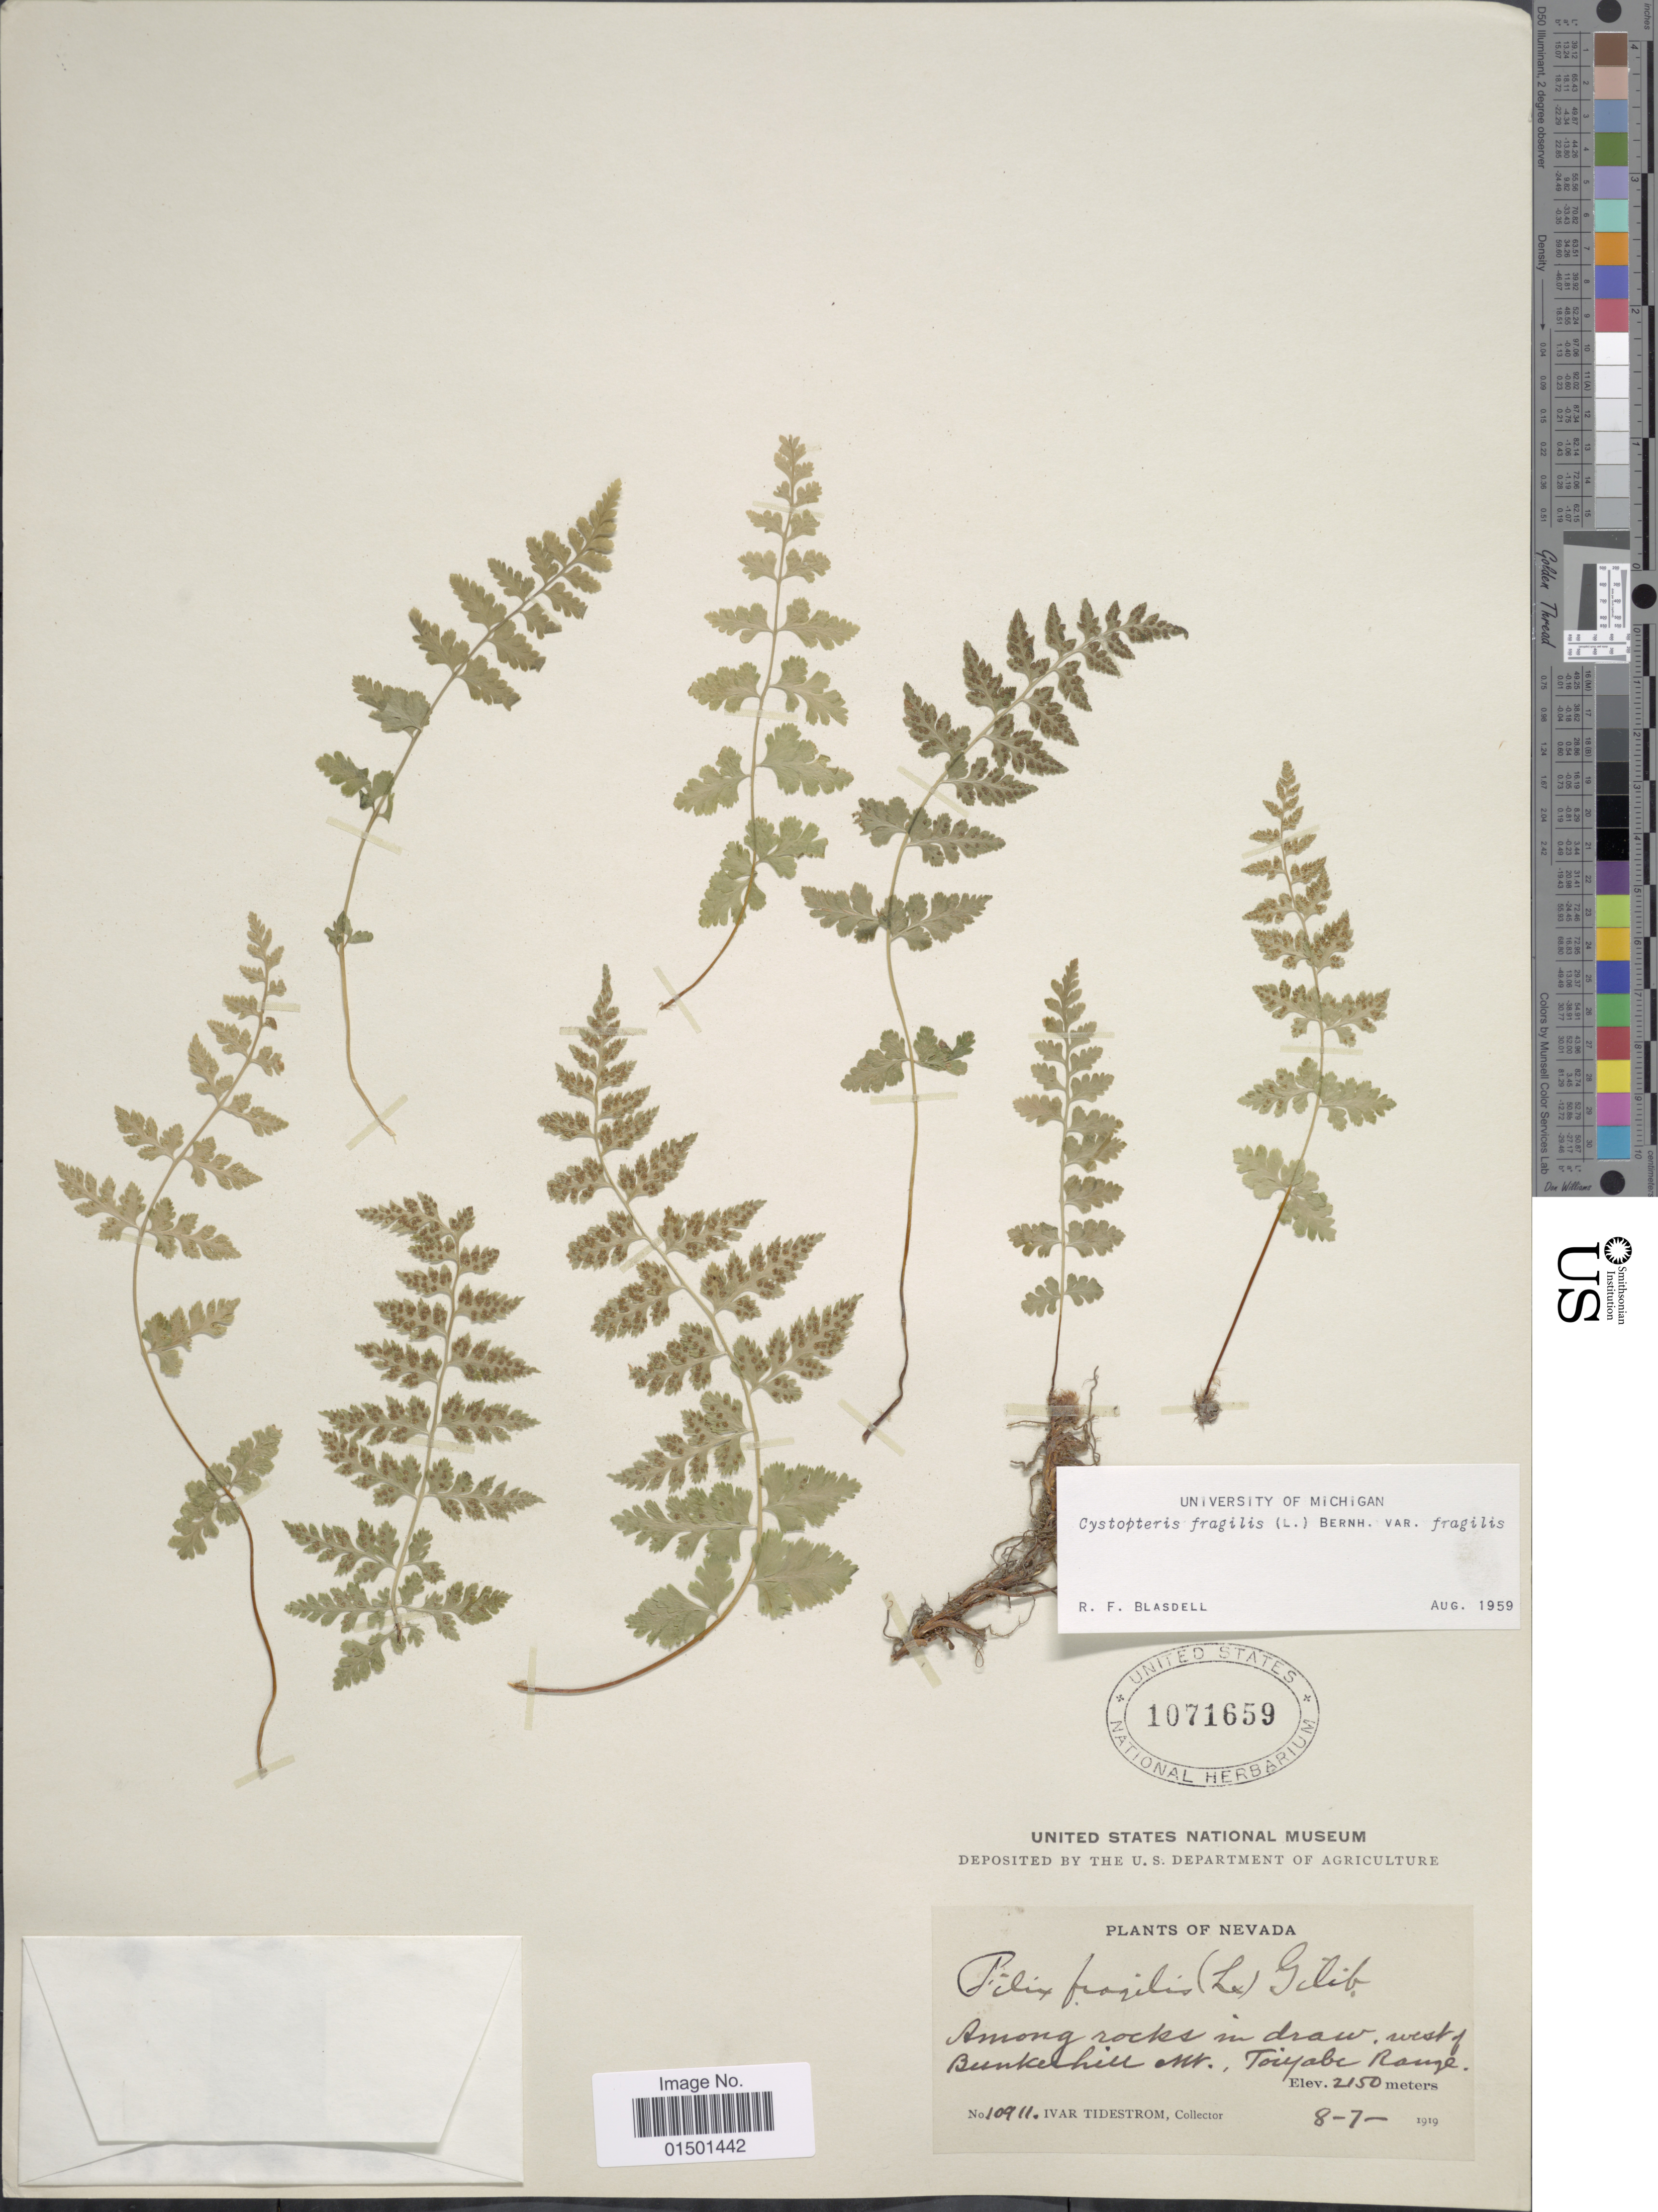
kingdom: Plantae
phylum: Tracheophyta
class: Polypodiopsida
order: Polypodiales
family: Cystopteridaceae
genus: Cystopteris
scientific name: Cystopteris fragilis var. fragilis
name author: (L.) Bernh.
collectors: I. F. Tidestrom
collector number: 10911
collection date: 1919-07-08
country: United States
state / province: Nevada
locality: Among rocks in draw, west of Bunker Hill Mt., Toiyabe Range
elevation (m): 2150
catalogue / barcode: US 1071659